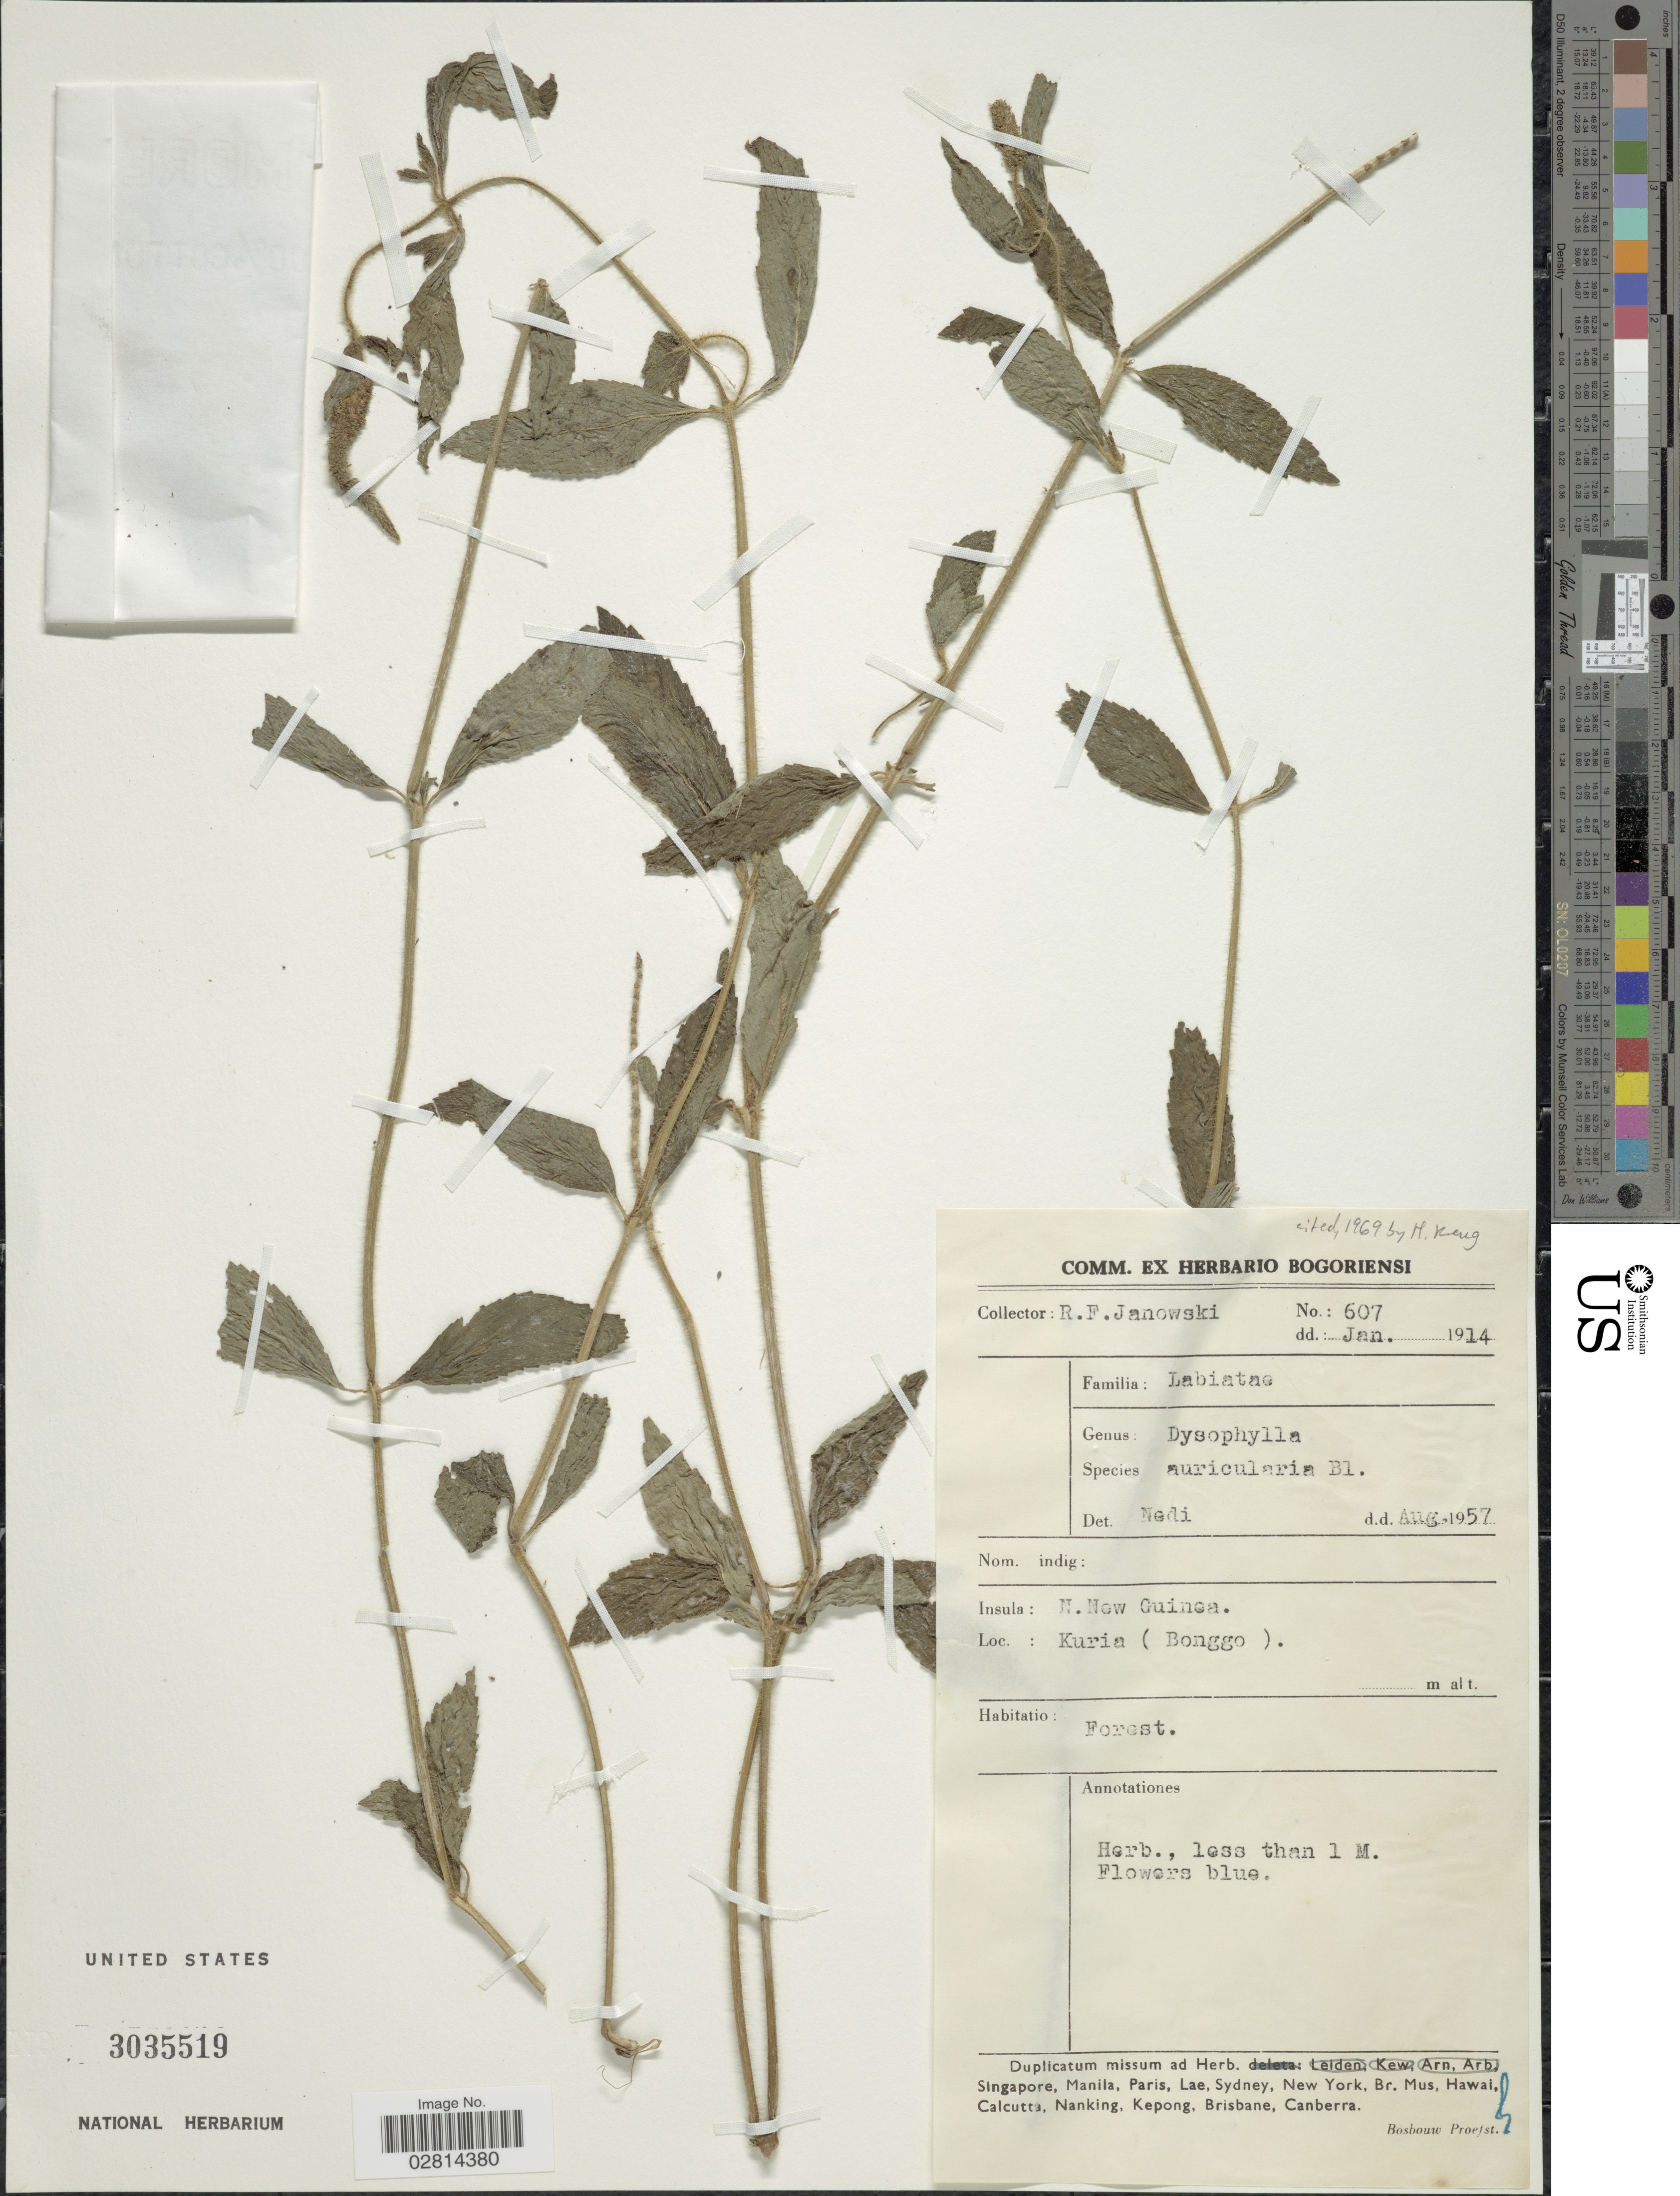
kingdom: Plantae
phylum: Tracheophyta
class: Magnoliopsida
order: Lamiales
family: Lamiaceae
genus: Pogostemon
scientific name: Pogostemon auricularius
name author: (L.) Hassk.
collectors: R. Janowski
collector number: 607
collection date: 1914-01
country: Indonesia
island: New Guinea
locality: N. New Guinea. Kuria (Bonggo).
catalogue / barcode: US 3035519